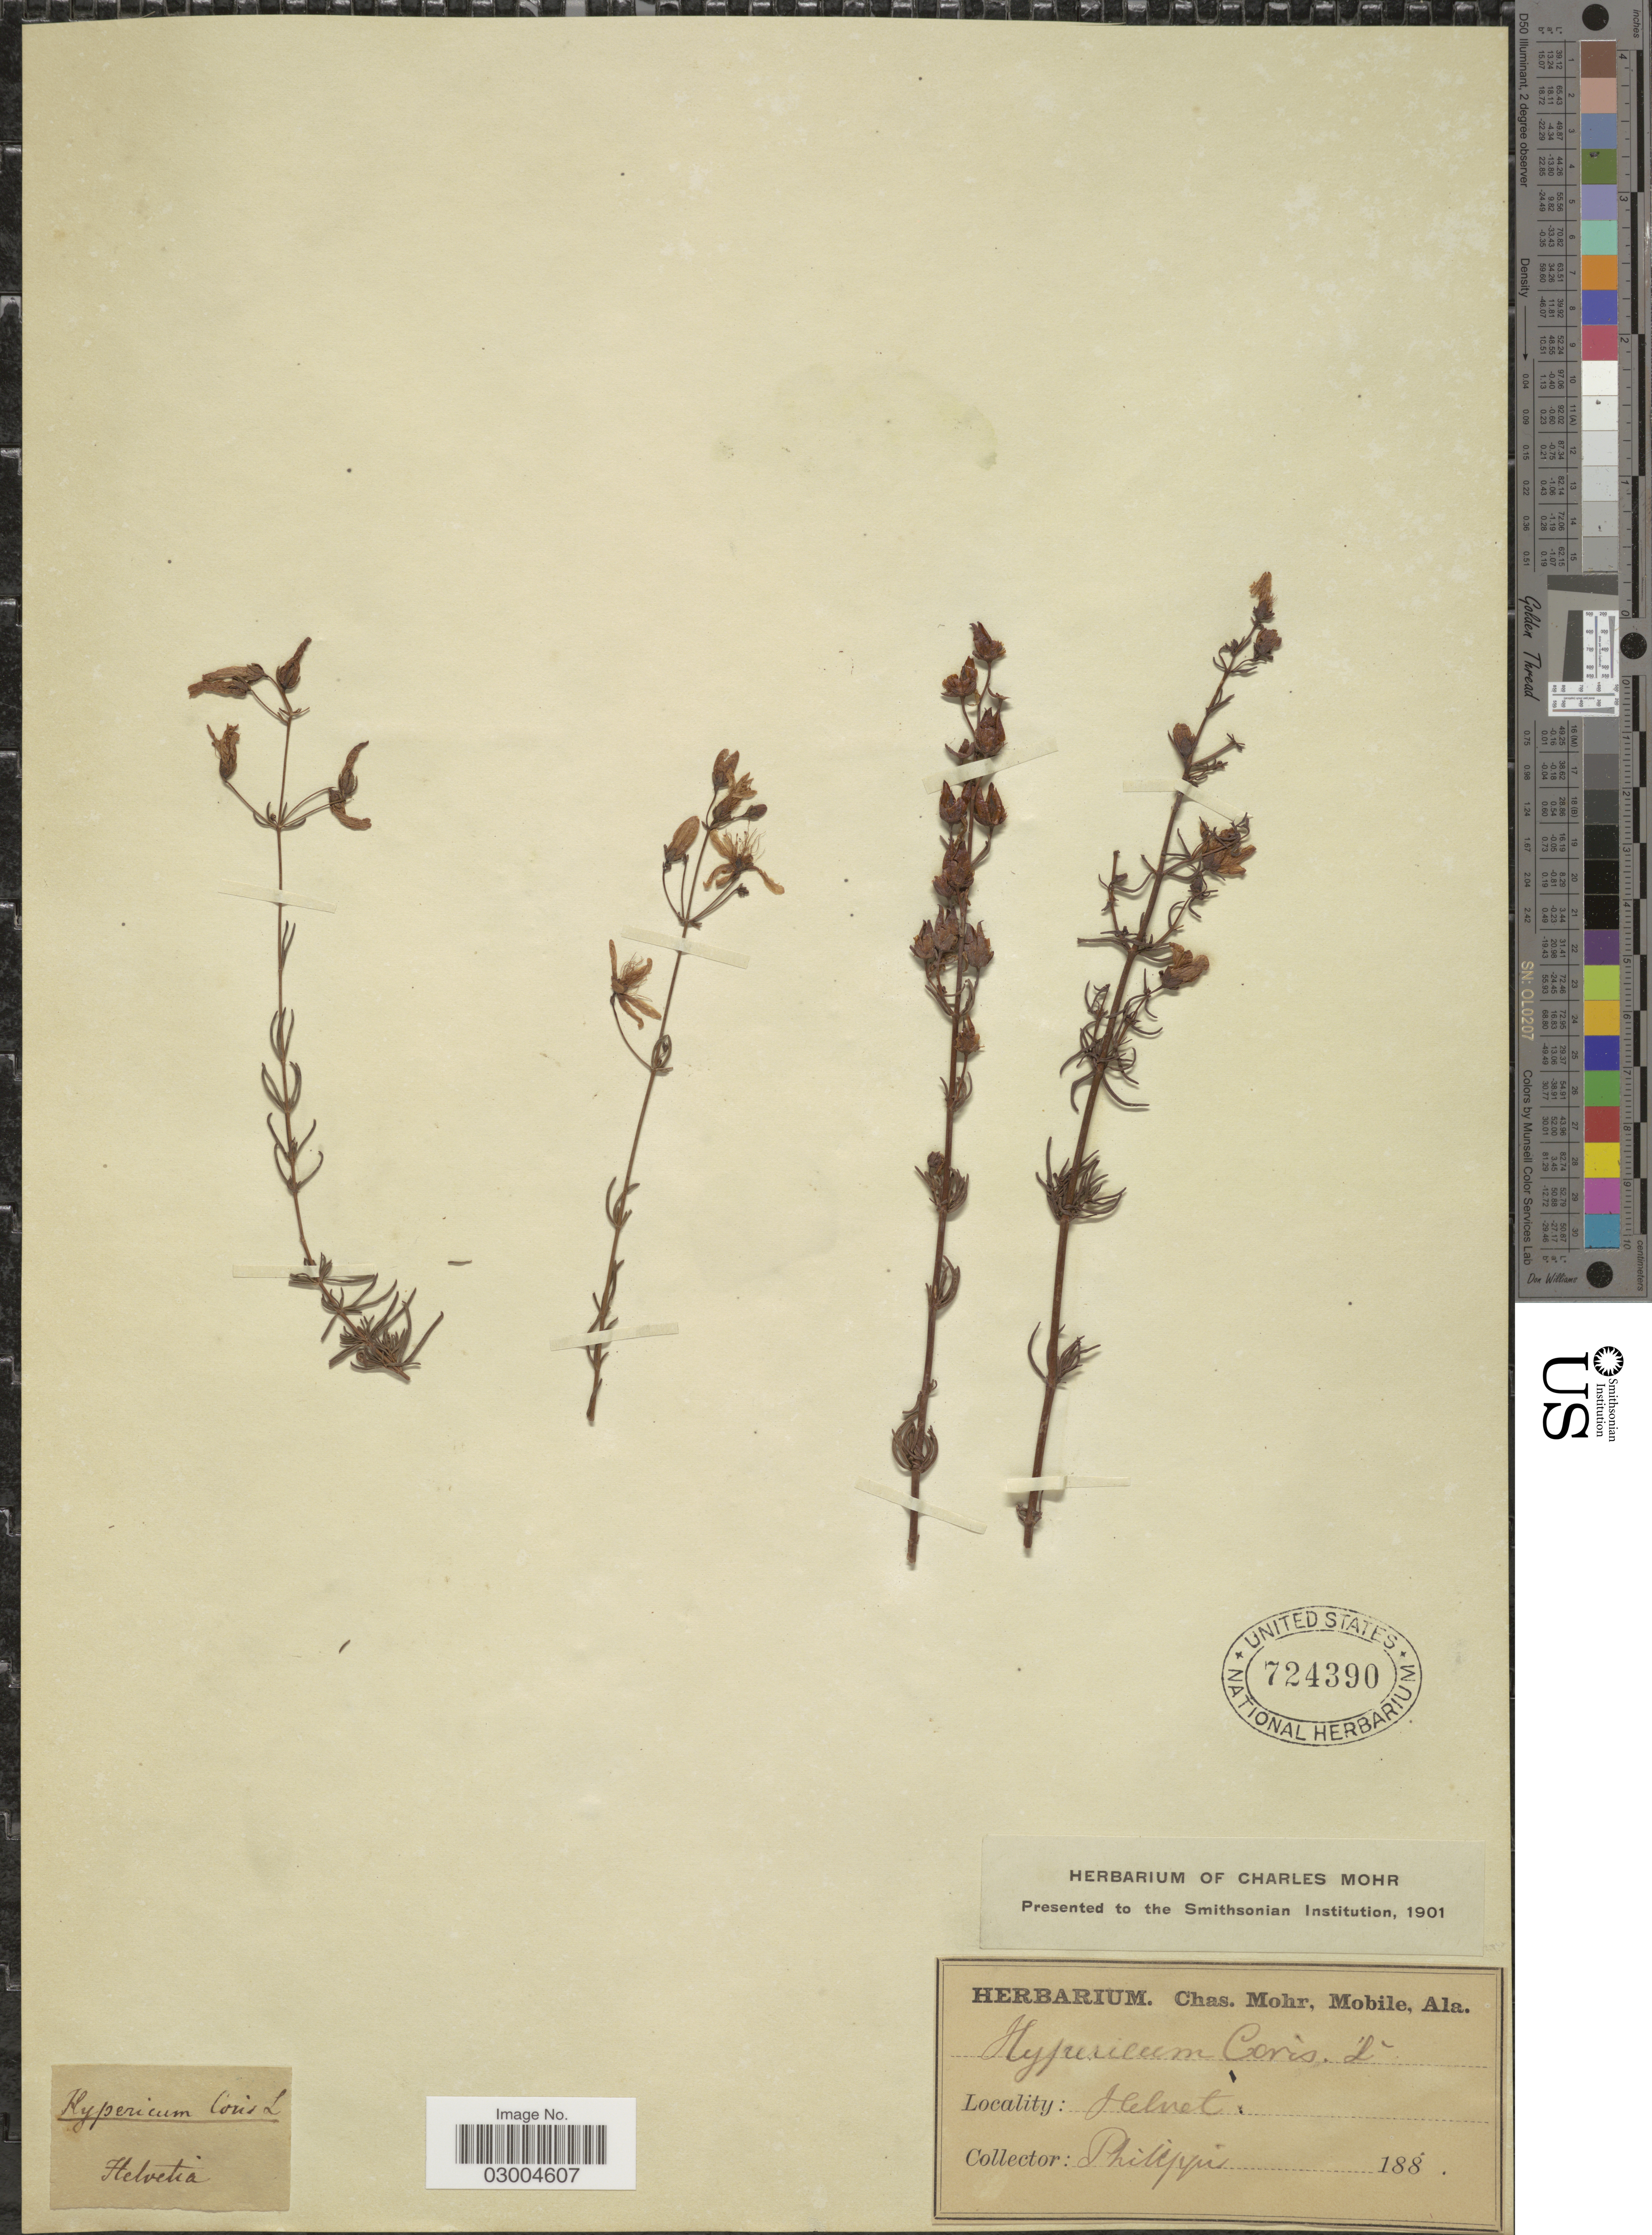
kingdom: Plantae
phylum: Tracheophyta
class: Magnoliopsida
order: Malpighiales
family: Hypericaceae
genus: Hypericum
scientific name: Hypericum coris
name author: L.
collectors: -. Philippi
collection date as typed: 188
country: Switzerland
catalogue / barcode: US 724390